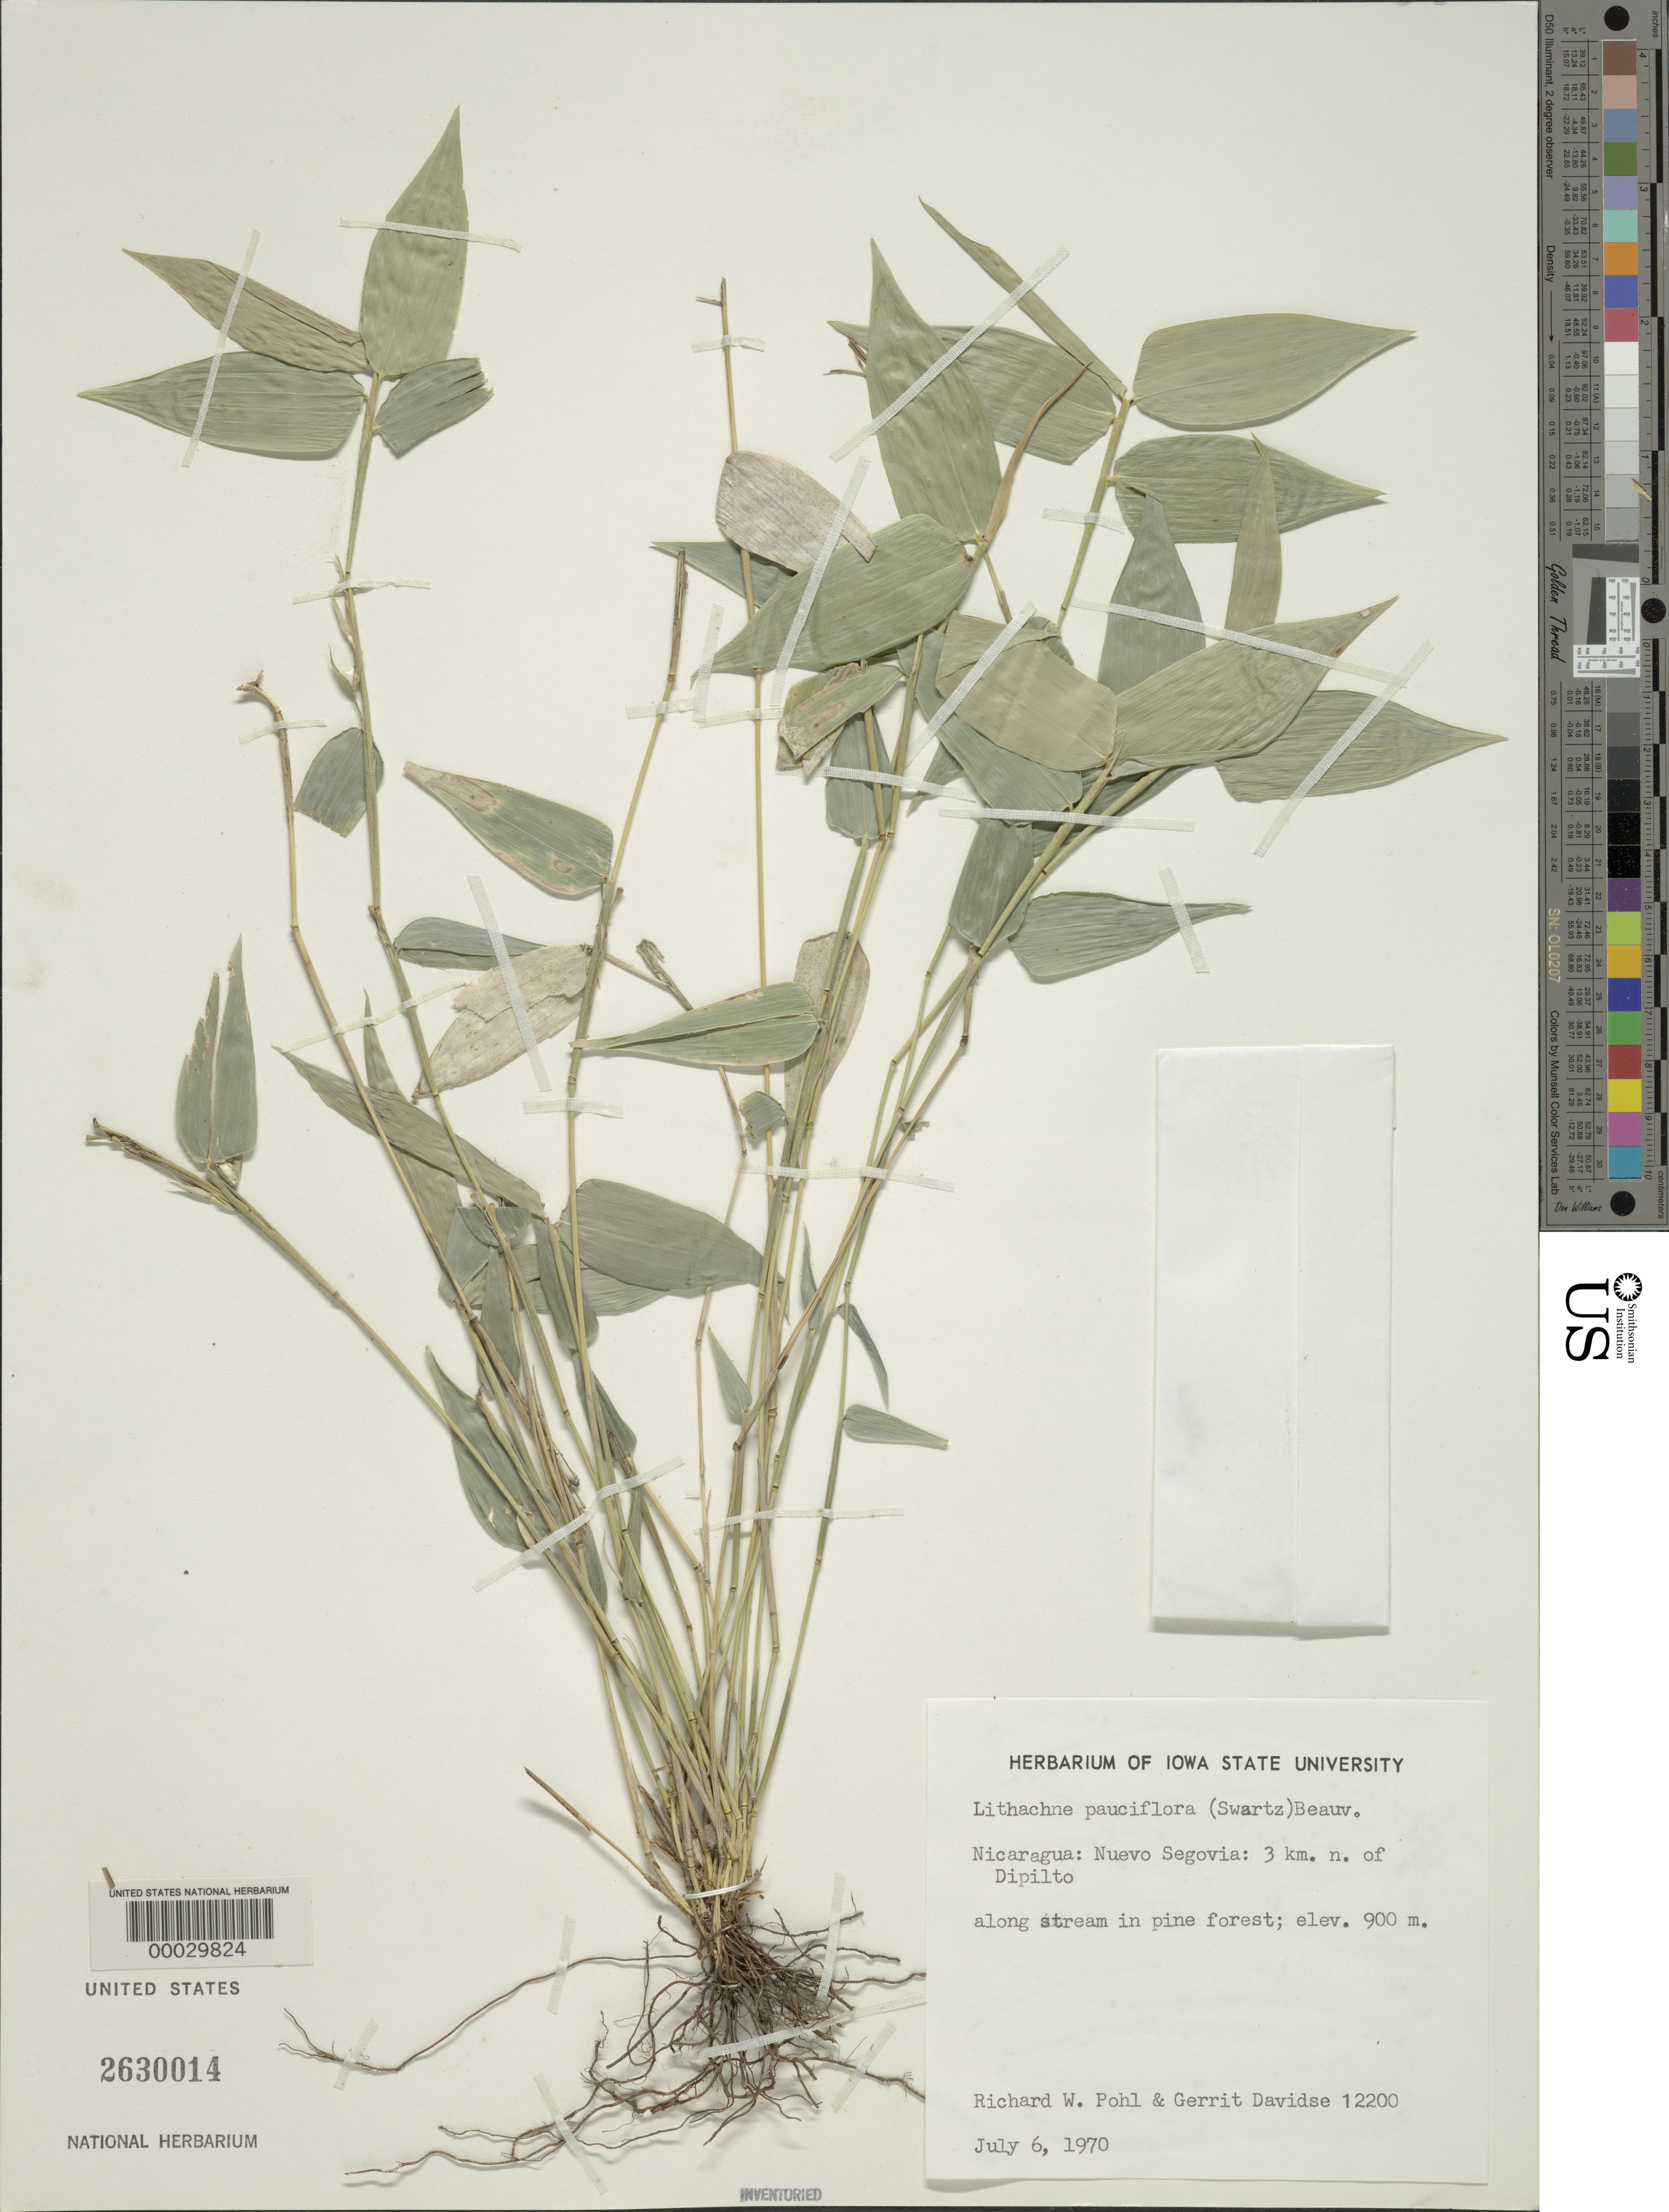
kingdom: Plantae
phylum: Tracheophyta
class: Liliopsida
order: Poales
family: Poaceae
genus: Lithachne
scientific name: Lithachne pauciflora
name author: (Sw.) P. Beauv.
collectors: R. W. Pohl & G. Davidse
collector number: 12200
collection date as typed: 06 Jul 1970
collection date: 1970-07-06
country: Nicaragua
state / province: Nueva Segovia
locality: Dipilto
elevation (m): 900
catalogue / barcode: US 2630014